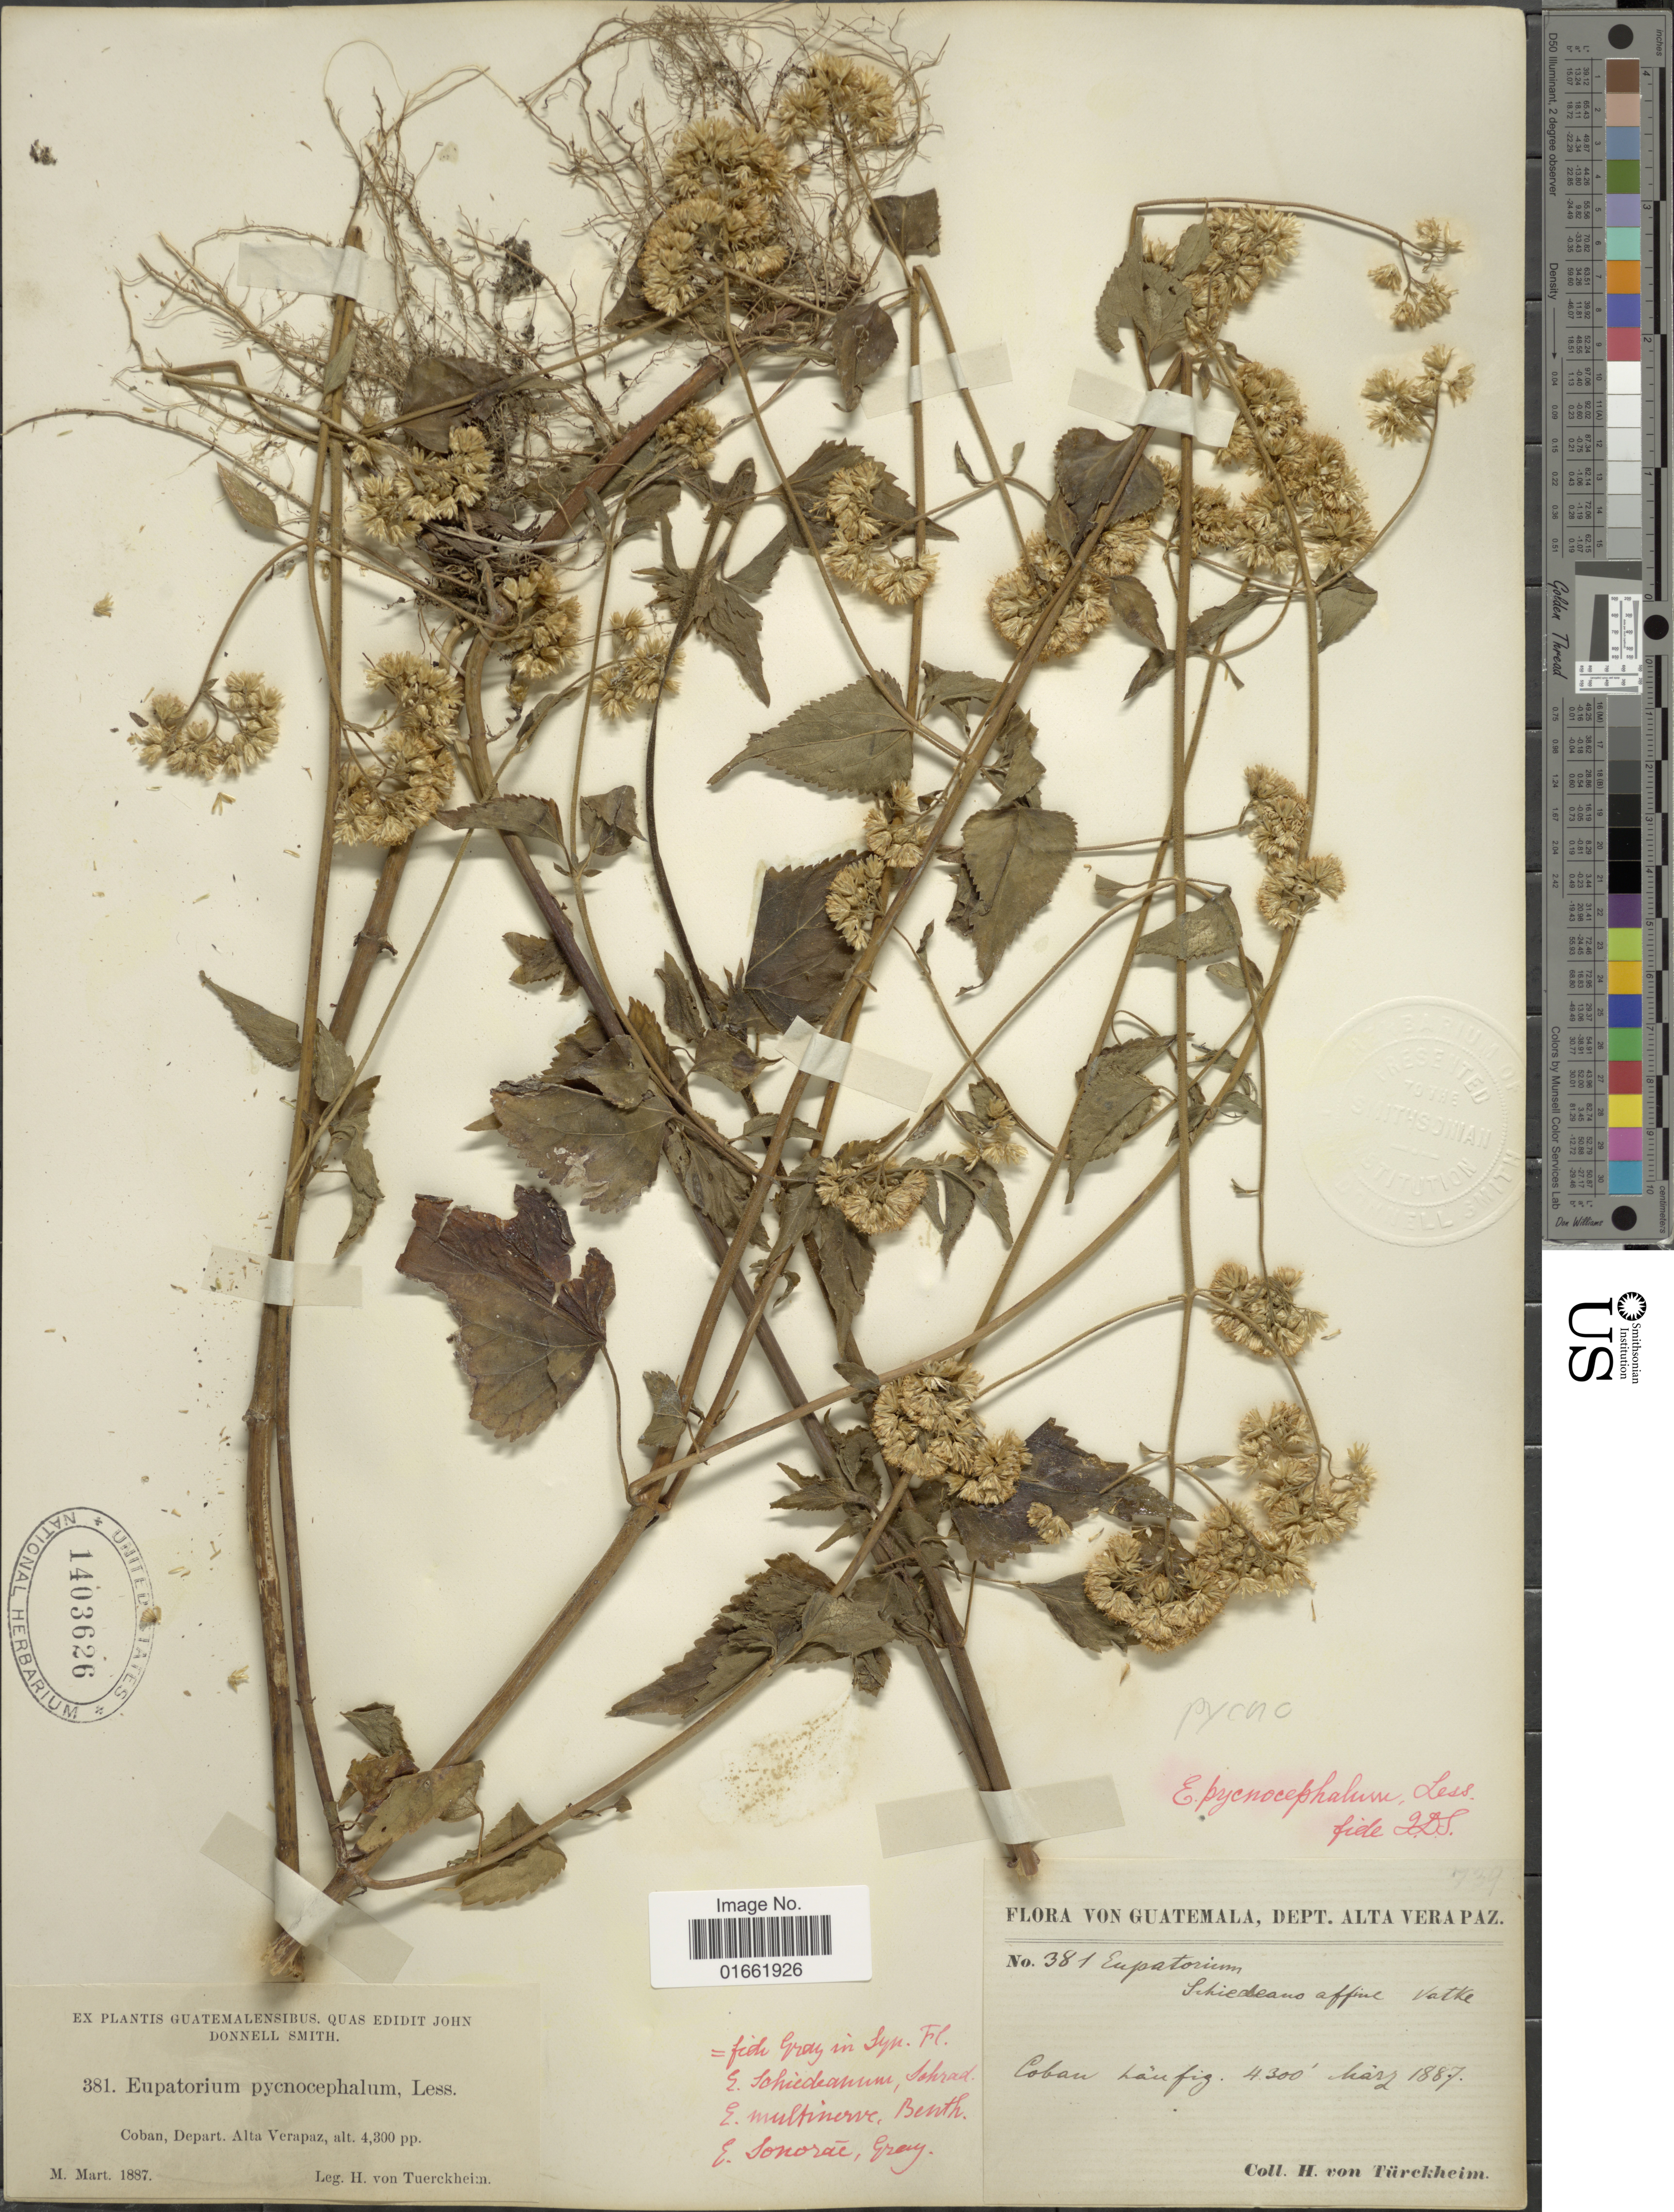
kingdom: Plantae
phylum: Tracheophyta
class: Magnoliopsida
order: Asterales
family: Asteraceae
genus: Fleischmannia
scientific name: Fleischmannia pycnocephala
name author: (Less.) R.M. King & H. Rob.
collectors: H. von Türckheim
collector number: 381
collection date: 1887-03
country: Guatemala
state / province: Alta Verapaz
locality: Dept. Alta Vera Paz. Coban Laufg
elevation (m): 1311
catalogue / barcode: US 1403626